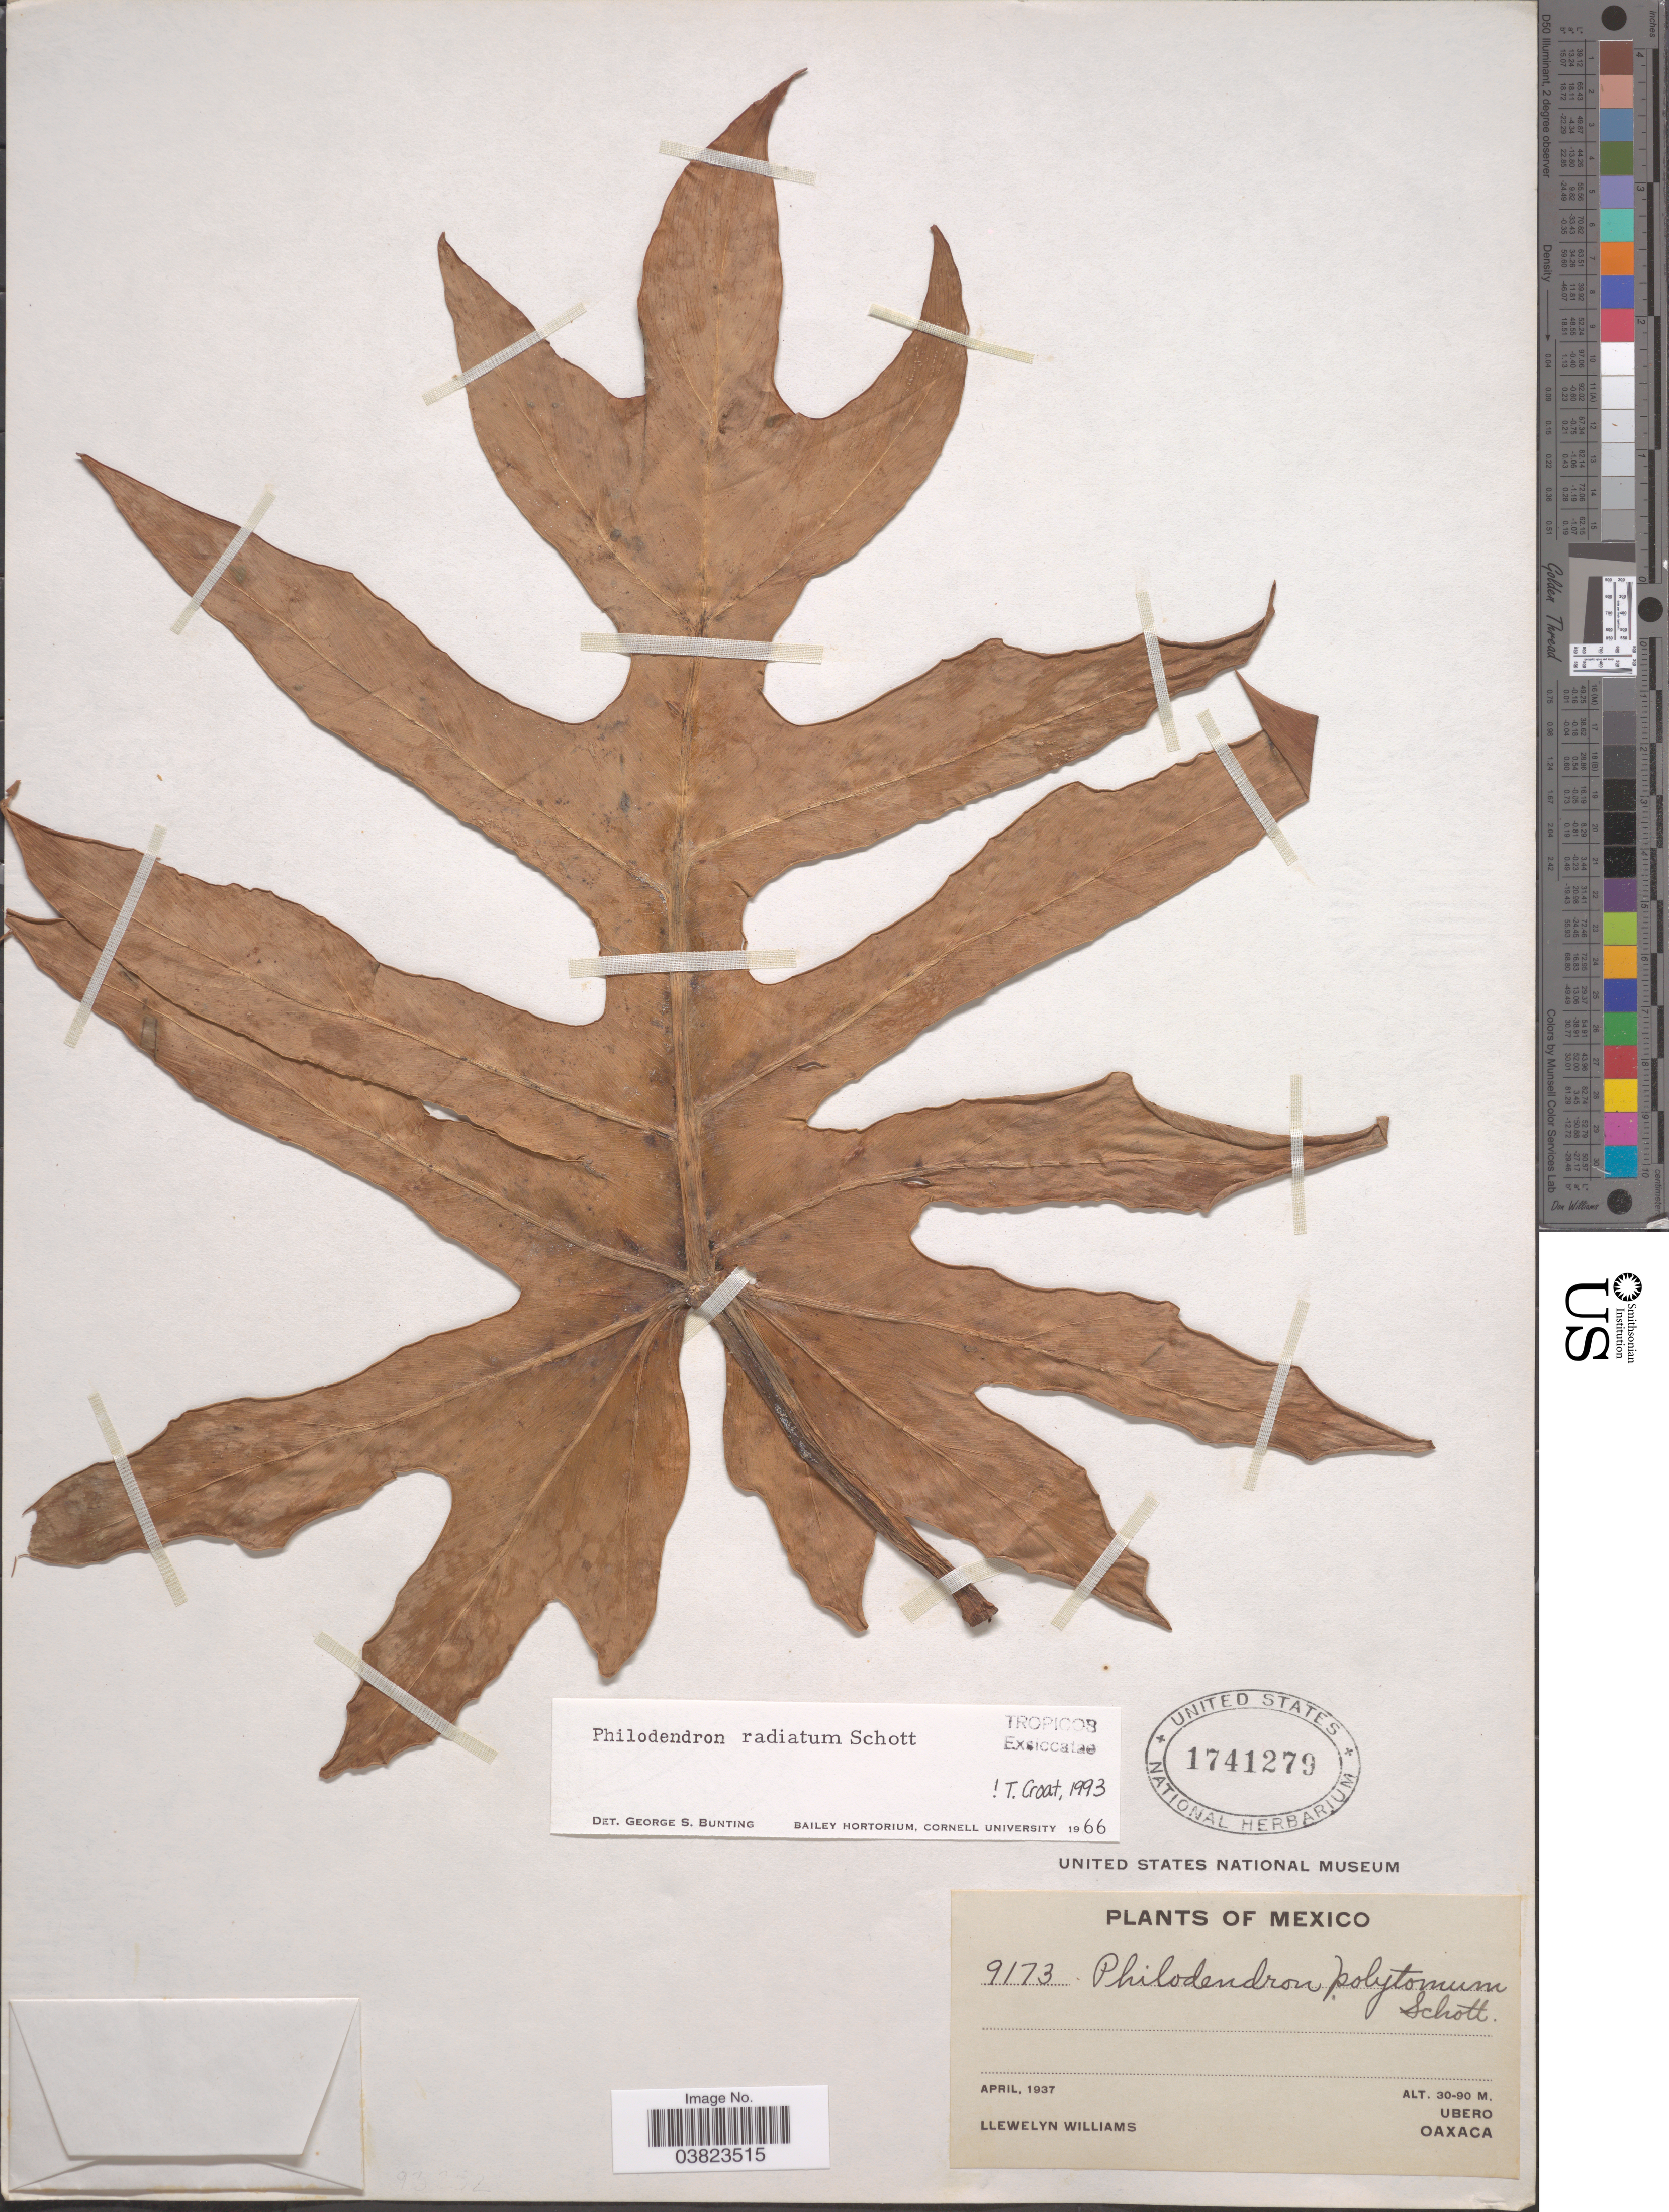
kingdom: Plantae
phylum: Tracheophyta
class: Liliopsida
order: Alismatales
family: Araceae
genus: Philodendron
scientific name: Philodendron radiatum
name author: Schott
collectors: Ll. Williams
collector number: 9173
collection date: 1937-04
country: Mexico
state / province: Oaxaca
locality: Ubero.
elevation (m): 30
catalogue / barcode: US 1741279